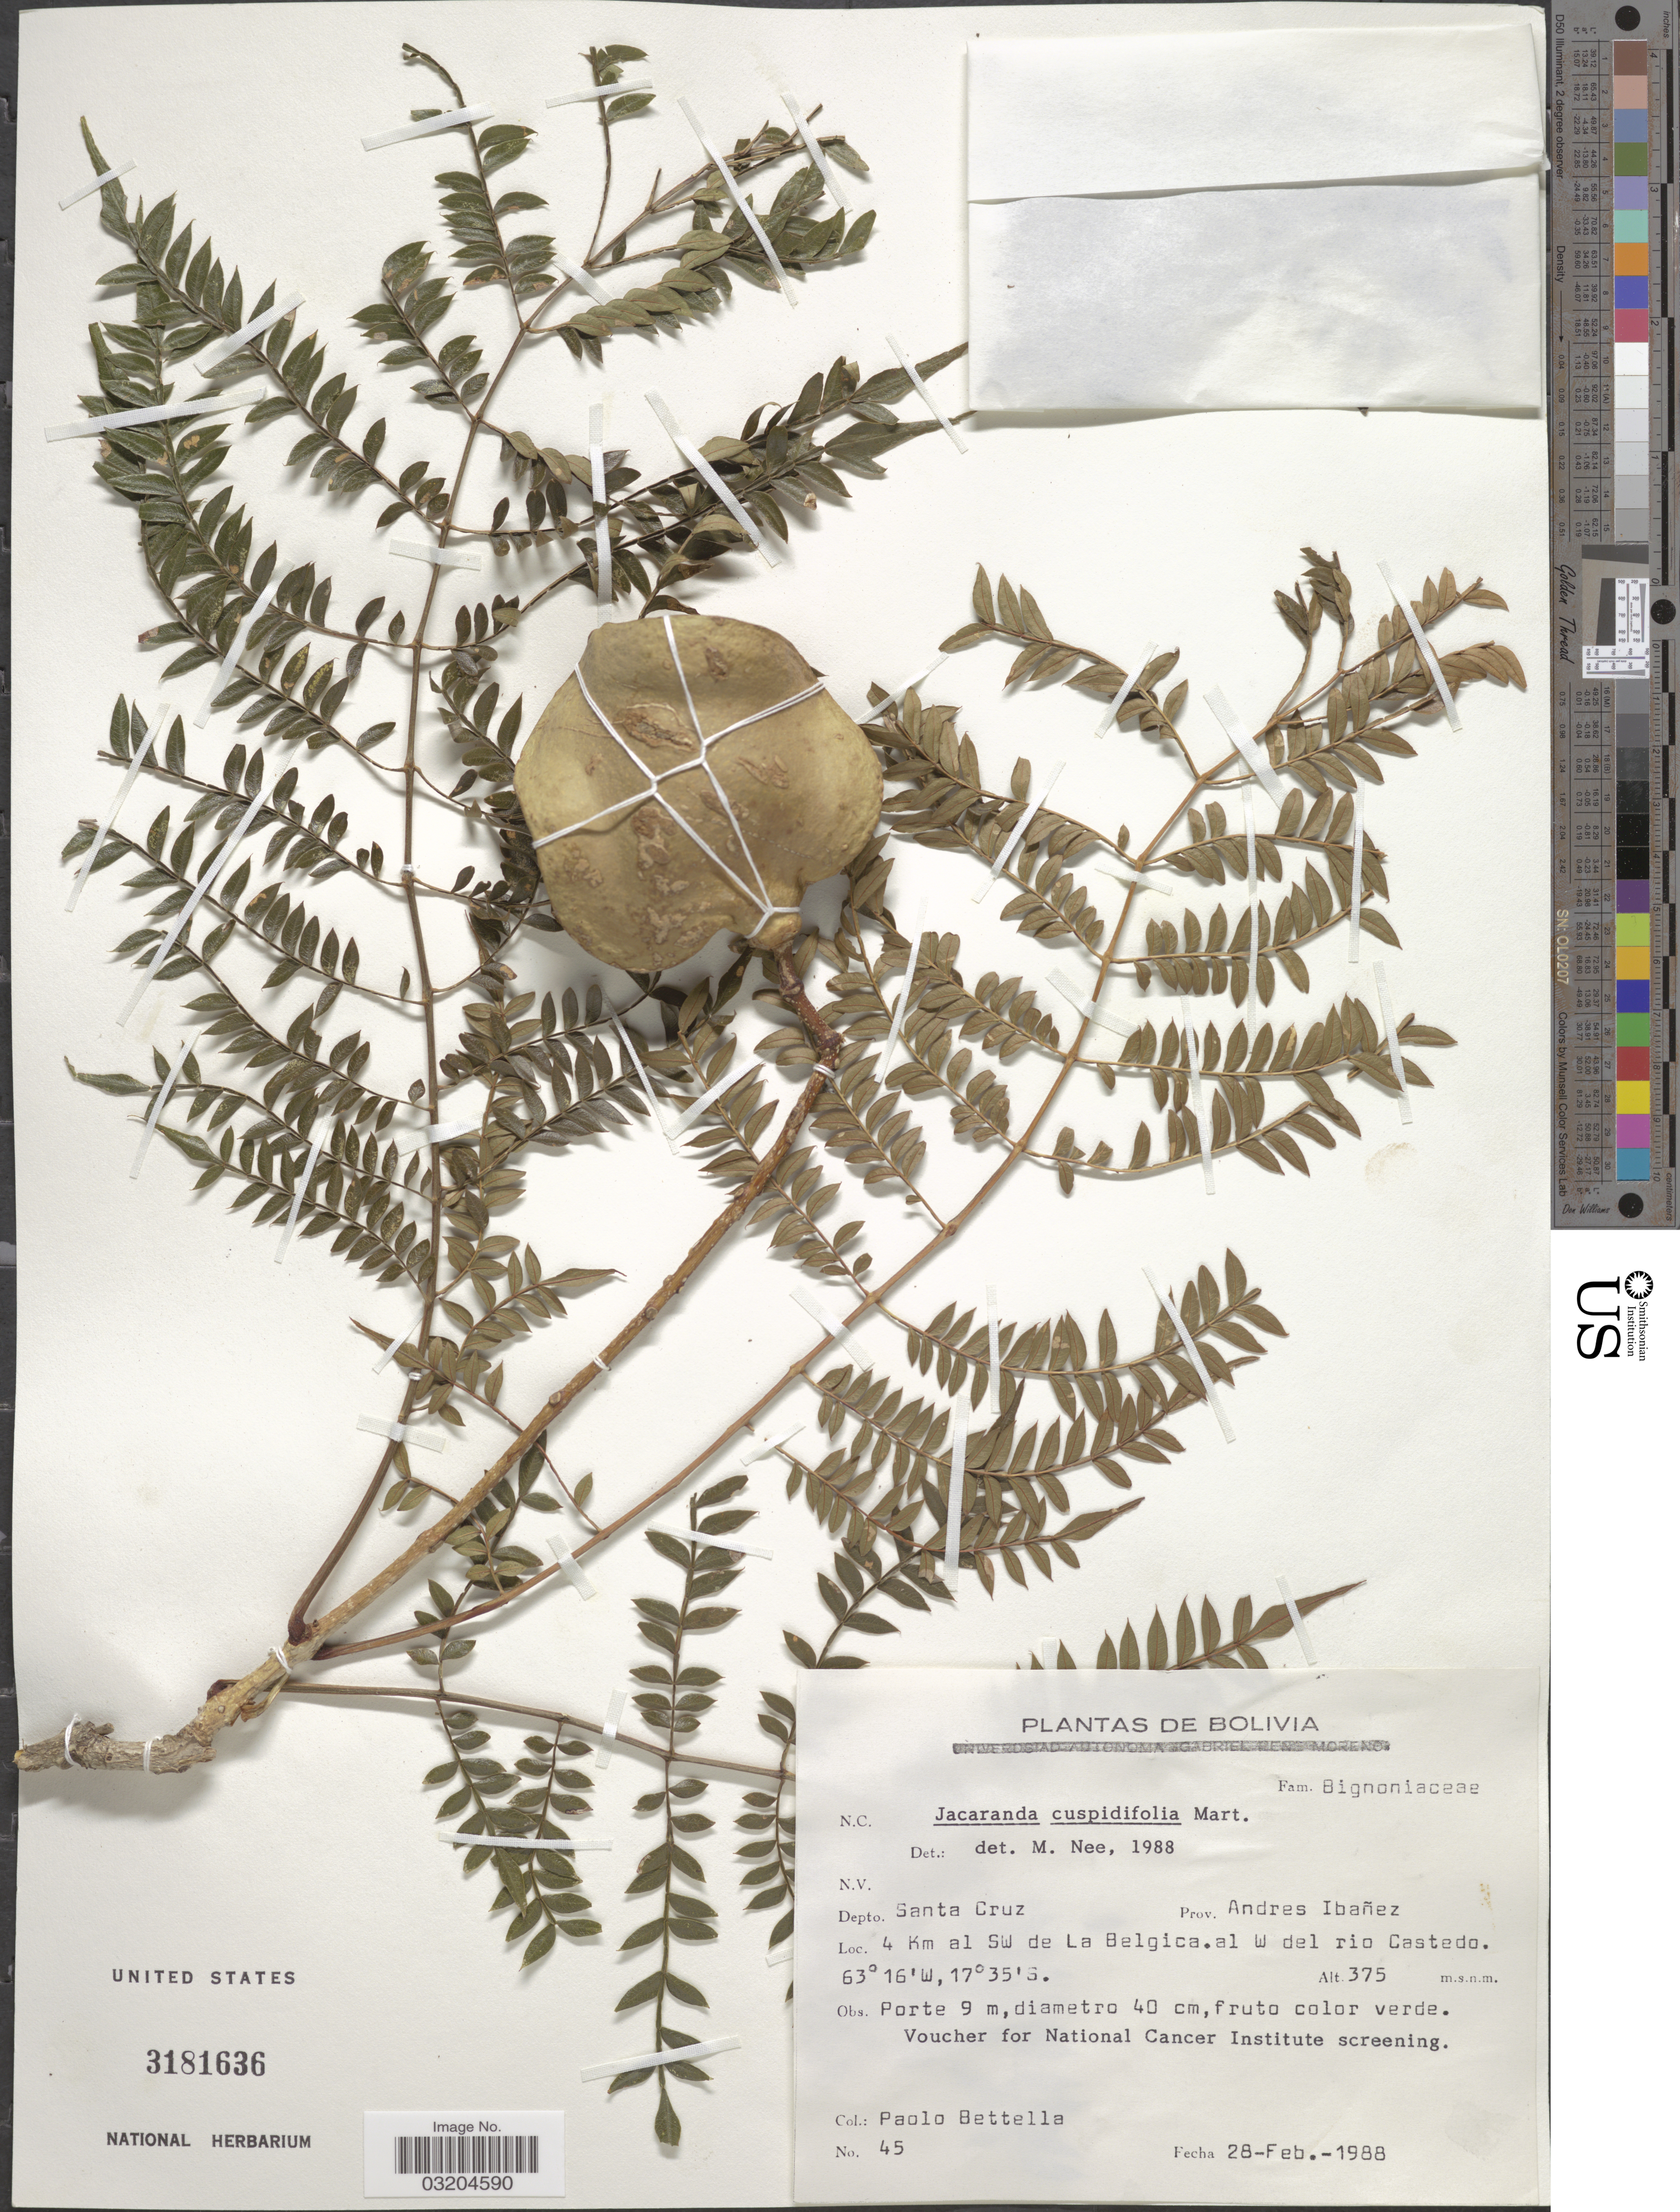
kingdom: Plantae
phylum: Tracheophyta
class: Magnoliopsida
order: Lamiales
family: Bignoniaceae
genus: Jacaranda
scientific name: Jacaranda cuspidifolia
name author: Mart.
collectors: P. Bettella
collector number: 45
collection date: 1988-02-28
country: Bolivia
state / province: Santa Cruz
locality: Depto. Santa Cruz. Prov. Andres Ibañez. 4 Km al SW de La Belgica. al W del rio Castedo.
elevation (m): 375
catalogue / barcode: US 3181636